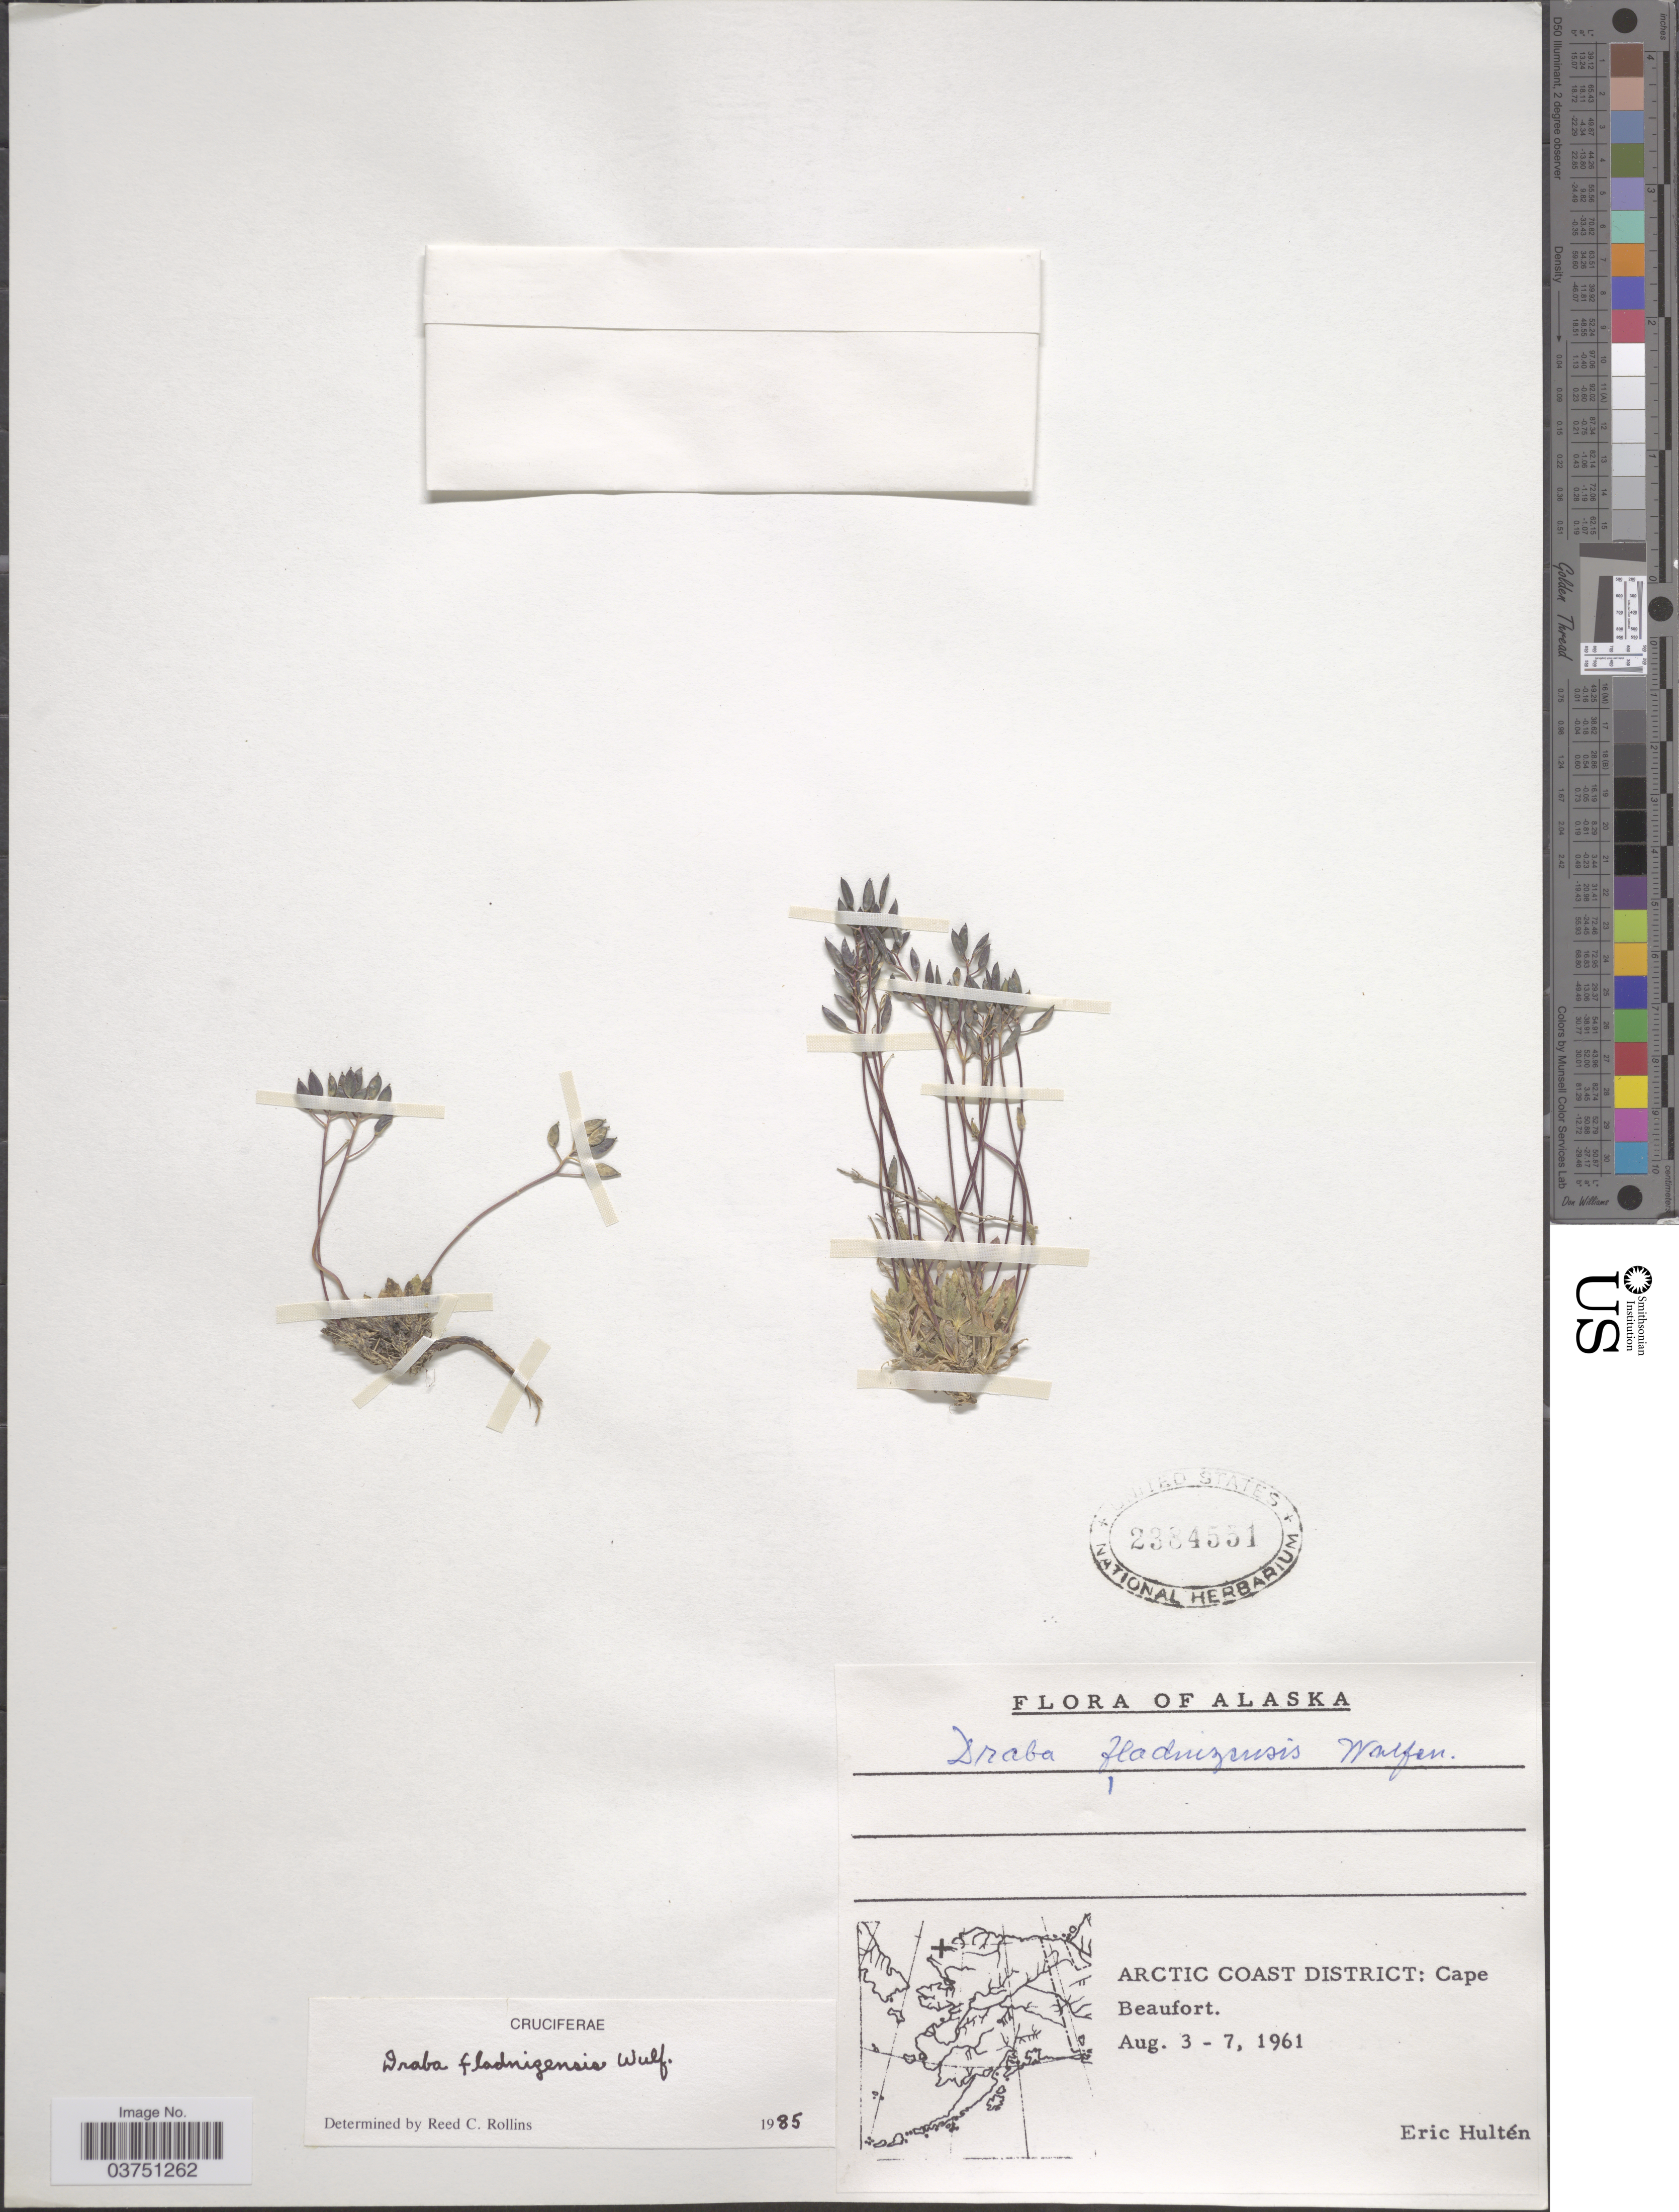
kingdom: Plantae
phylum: Tracheophyta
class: Magnoliopsida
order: Brassicales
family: Brassicaceae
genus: Draba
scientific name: Draba fladnizensis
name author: Wulfen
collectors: E. G. Hultén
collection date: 1961-08-03/1961-08-07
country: United States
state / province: Alaska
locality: Arctic Coast District: Cape Beaufort.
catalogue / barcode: US 2384551